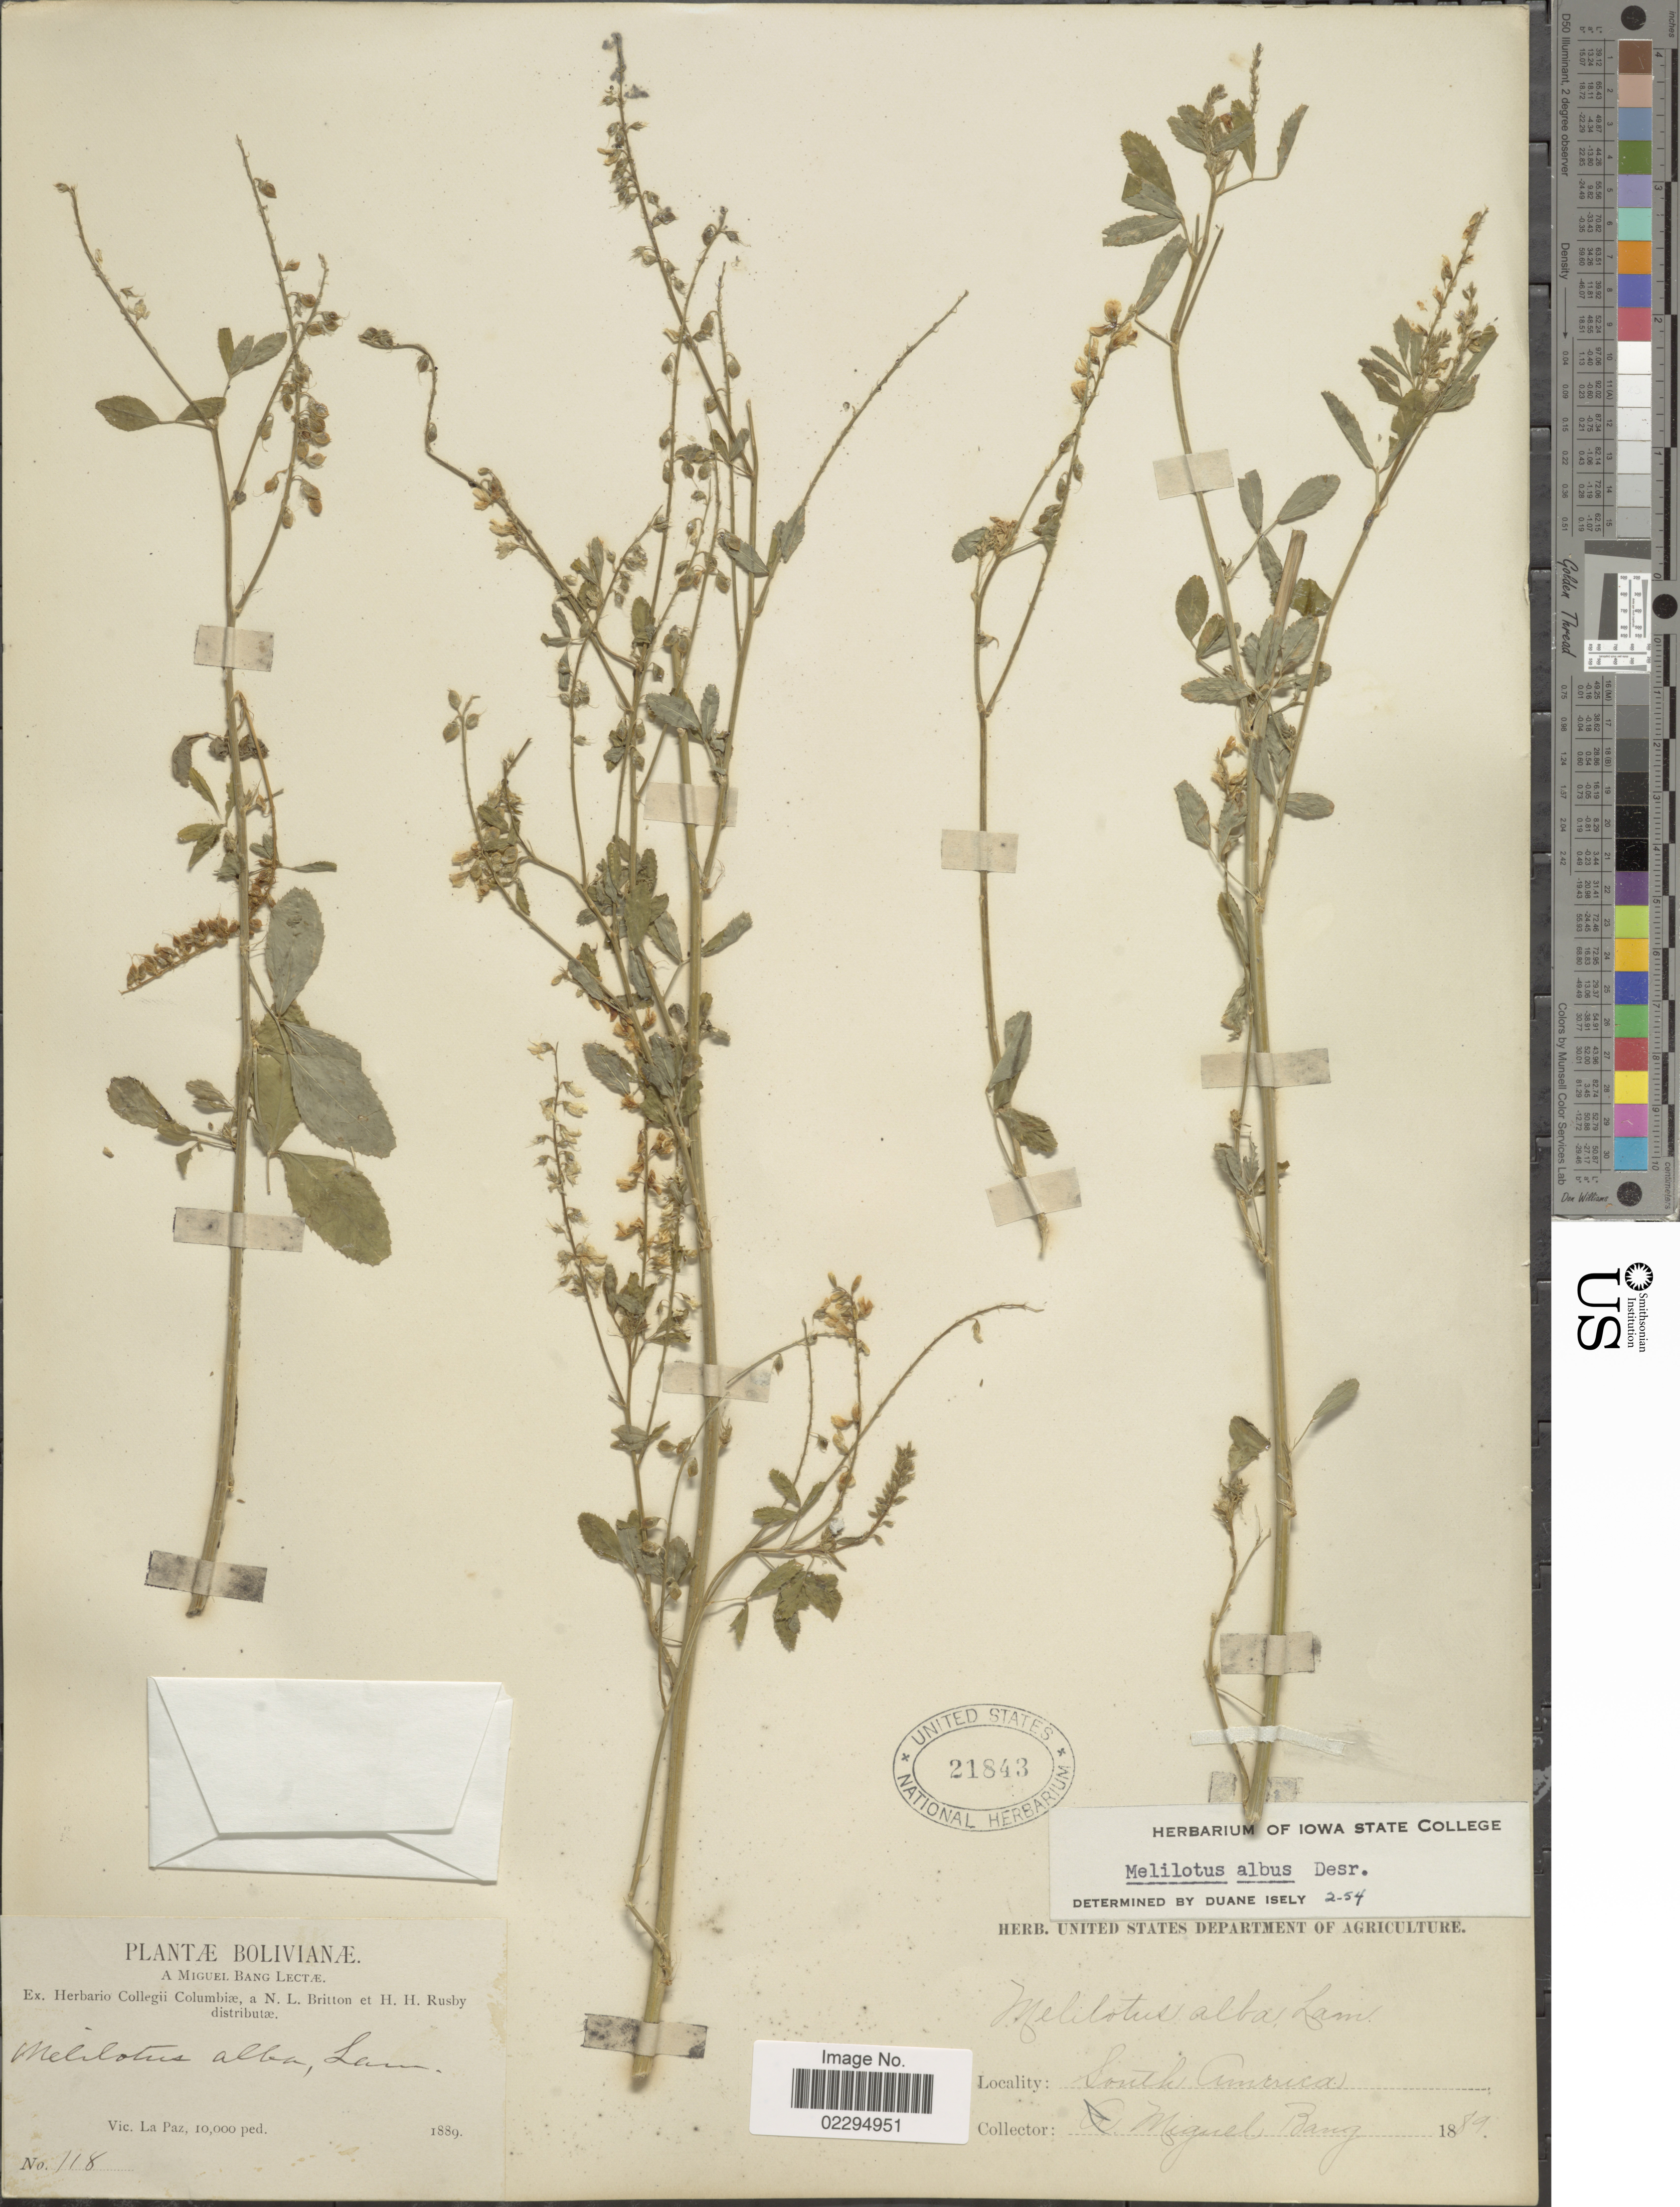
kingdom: Plantae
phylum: Tracheophyta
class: Magnoliopsida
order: Fabales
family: Fabaceae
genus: Melilotus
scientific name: Melilotus albus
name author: Medik.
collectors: M. Bang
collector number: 118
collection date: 1889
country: Bolivia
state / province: La Paz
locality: Vic. La Paz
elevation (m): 3048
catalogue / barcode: US 21843